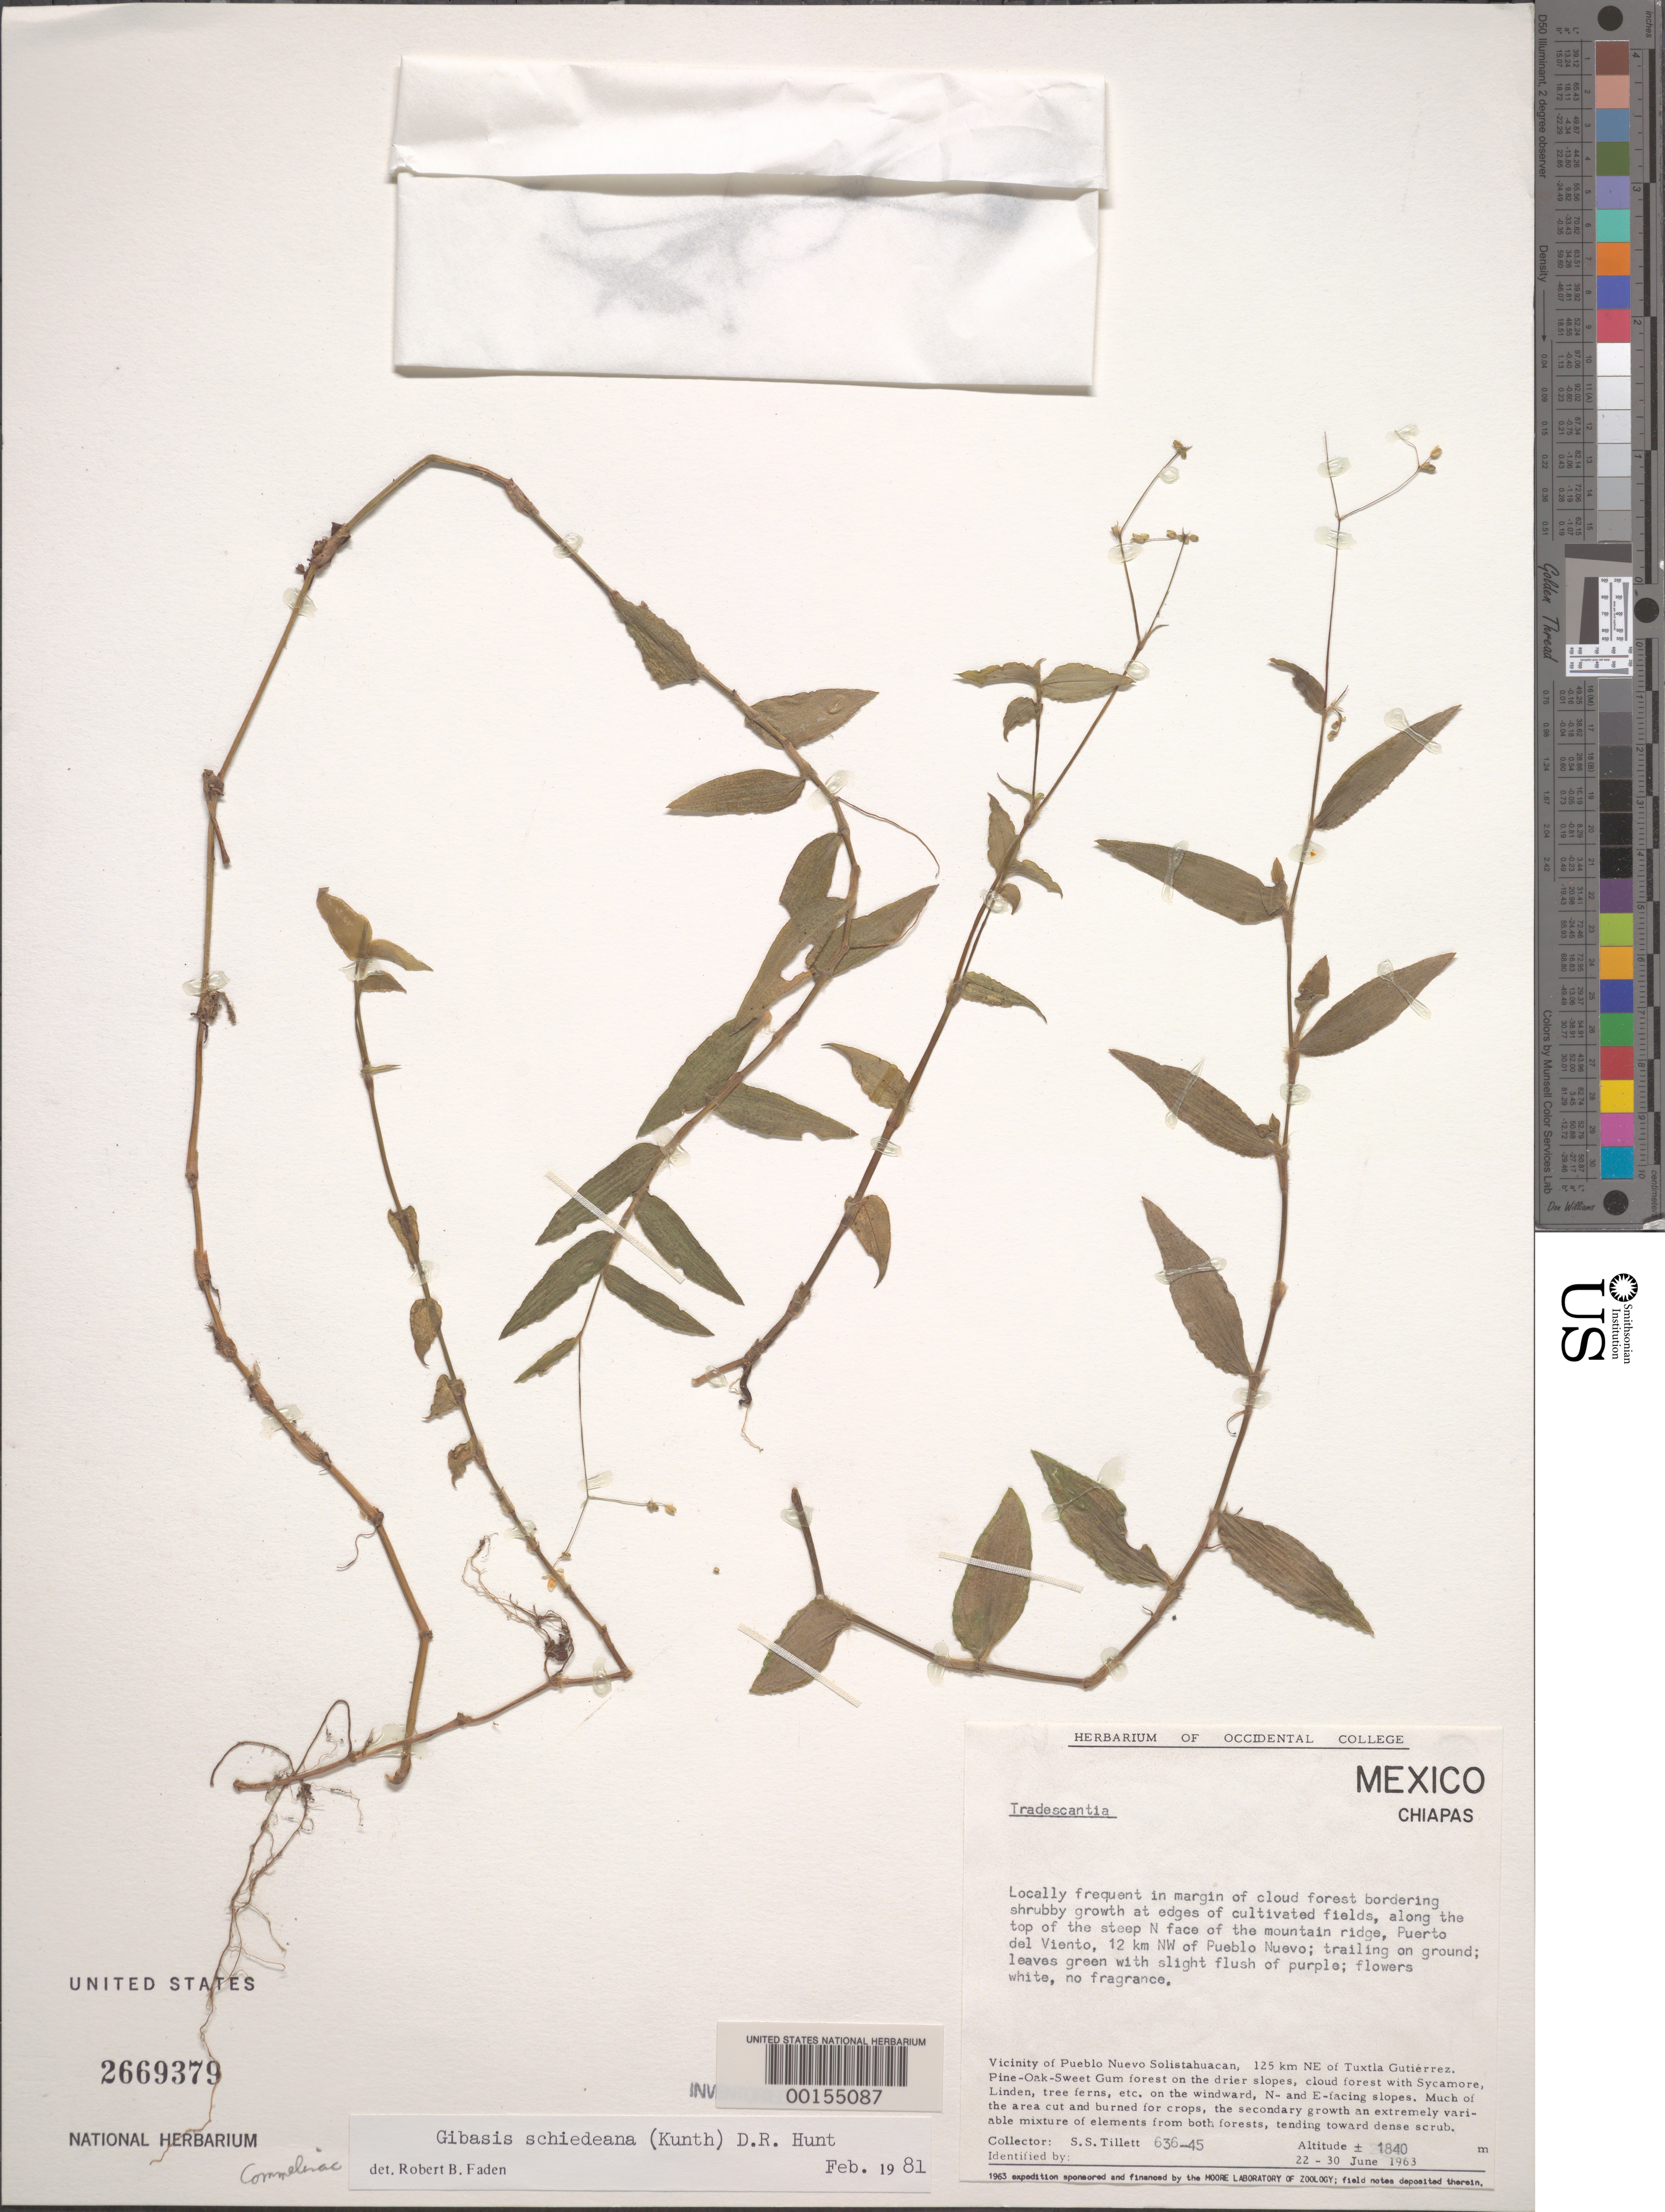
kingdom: Plantae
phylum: Tracheophyta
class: Liliopsida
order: Commelinales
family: Commelinaceae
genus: Gibasis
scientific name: Gibasis pellucida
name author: (M. Martens & Galeotti) D.R. Hunt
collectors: S. S. Tillett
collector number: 636-45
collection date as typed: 22 Jun 1963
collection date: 1963-06-22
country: Mexico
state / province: Chiapas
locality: Puerto del Viento, NW of Pueblo Nuevo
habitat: Cloud forest margin, ridge top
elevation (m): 1840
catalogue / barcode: US 2669379